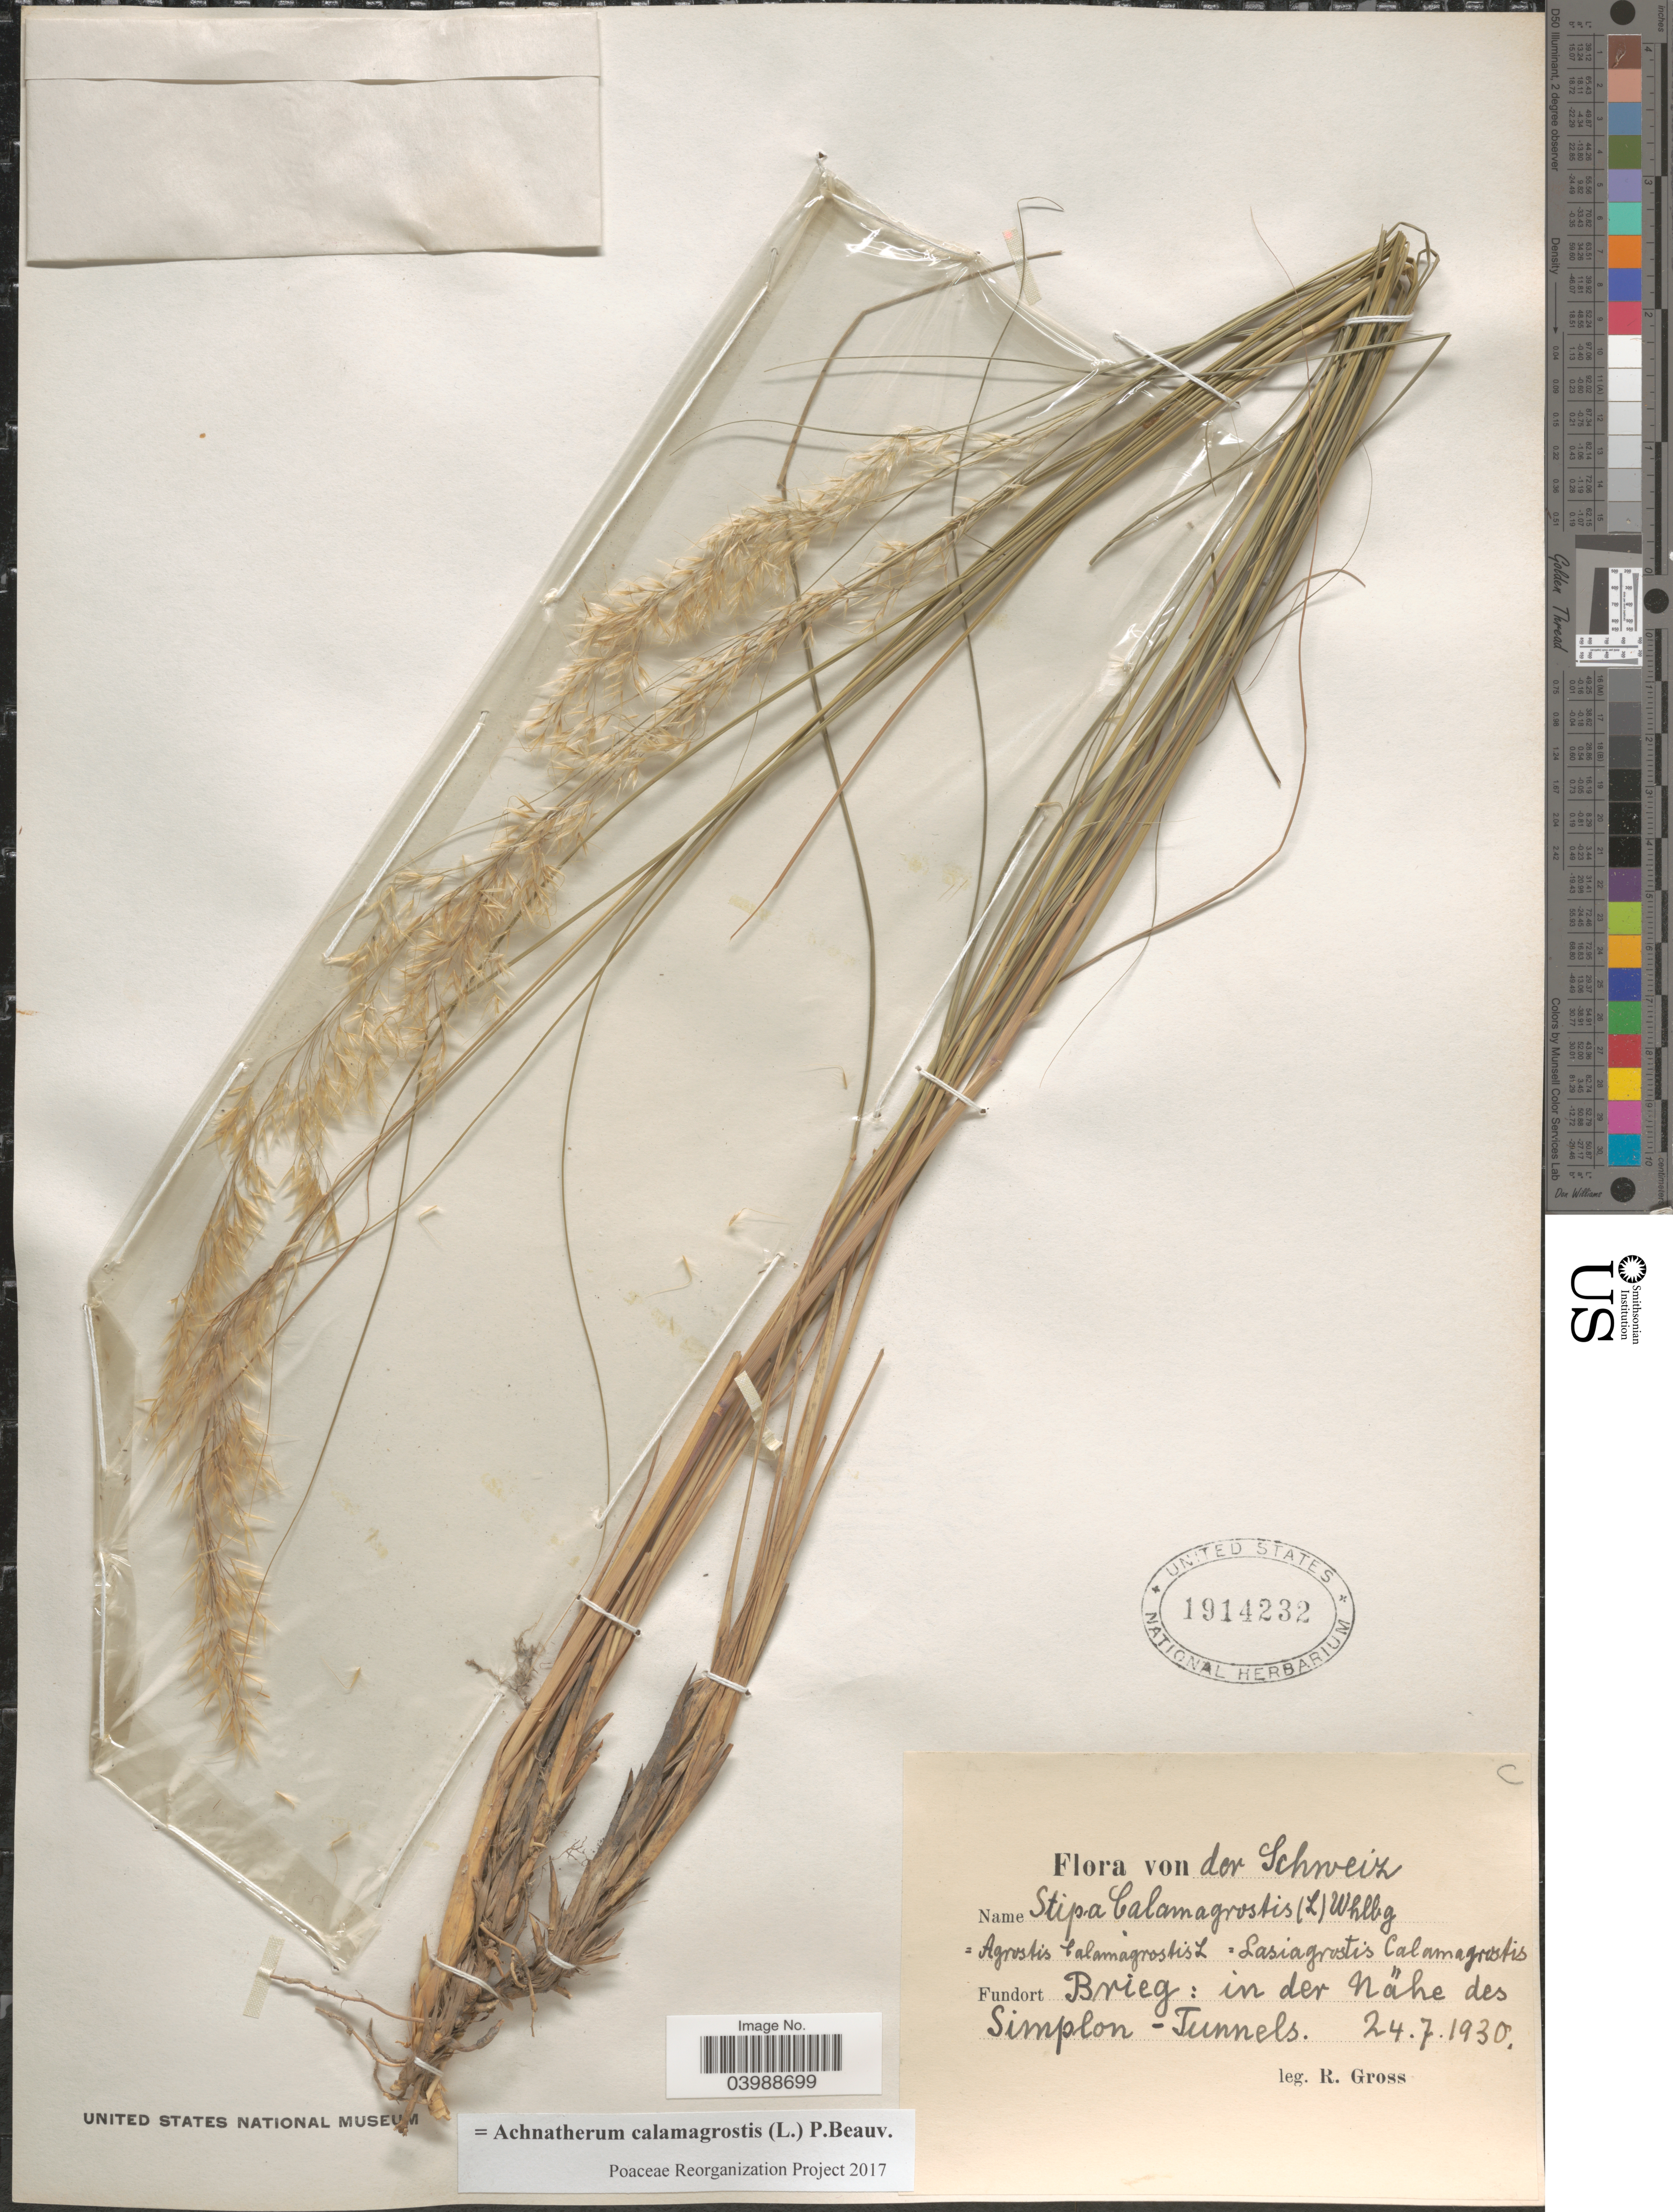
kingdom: Plantae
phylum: Tracheophyta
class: Liliopsida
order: Poales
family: Poaceae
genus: Achnatherum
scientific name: Achnatherum calamagrostis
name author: (L.) P. Beauv.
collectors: R. Gross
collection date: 1930-07-24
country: Switzerland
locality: Schweiz. Brieg: in der Nähe des Simplon - Tunnels.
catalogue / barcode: US 1914232